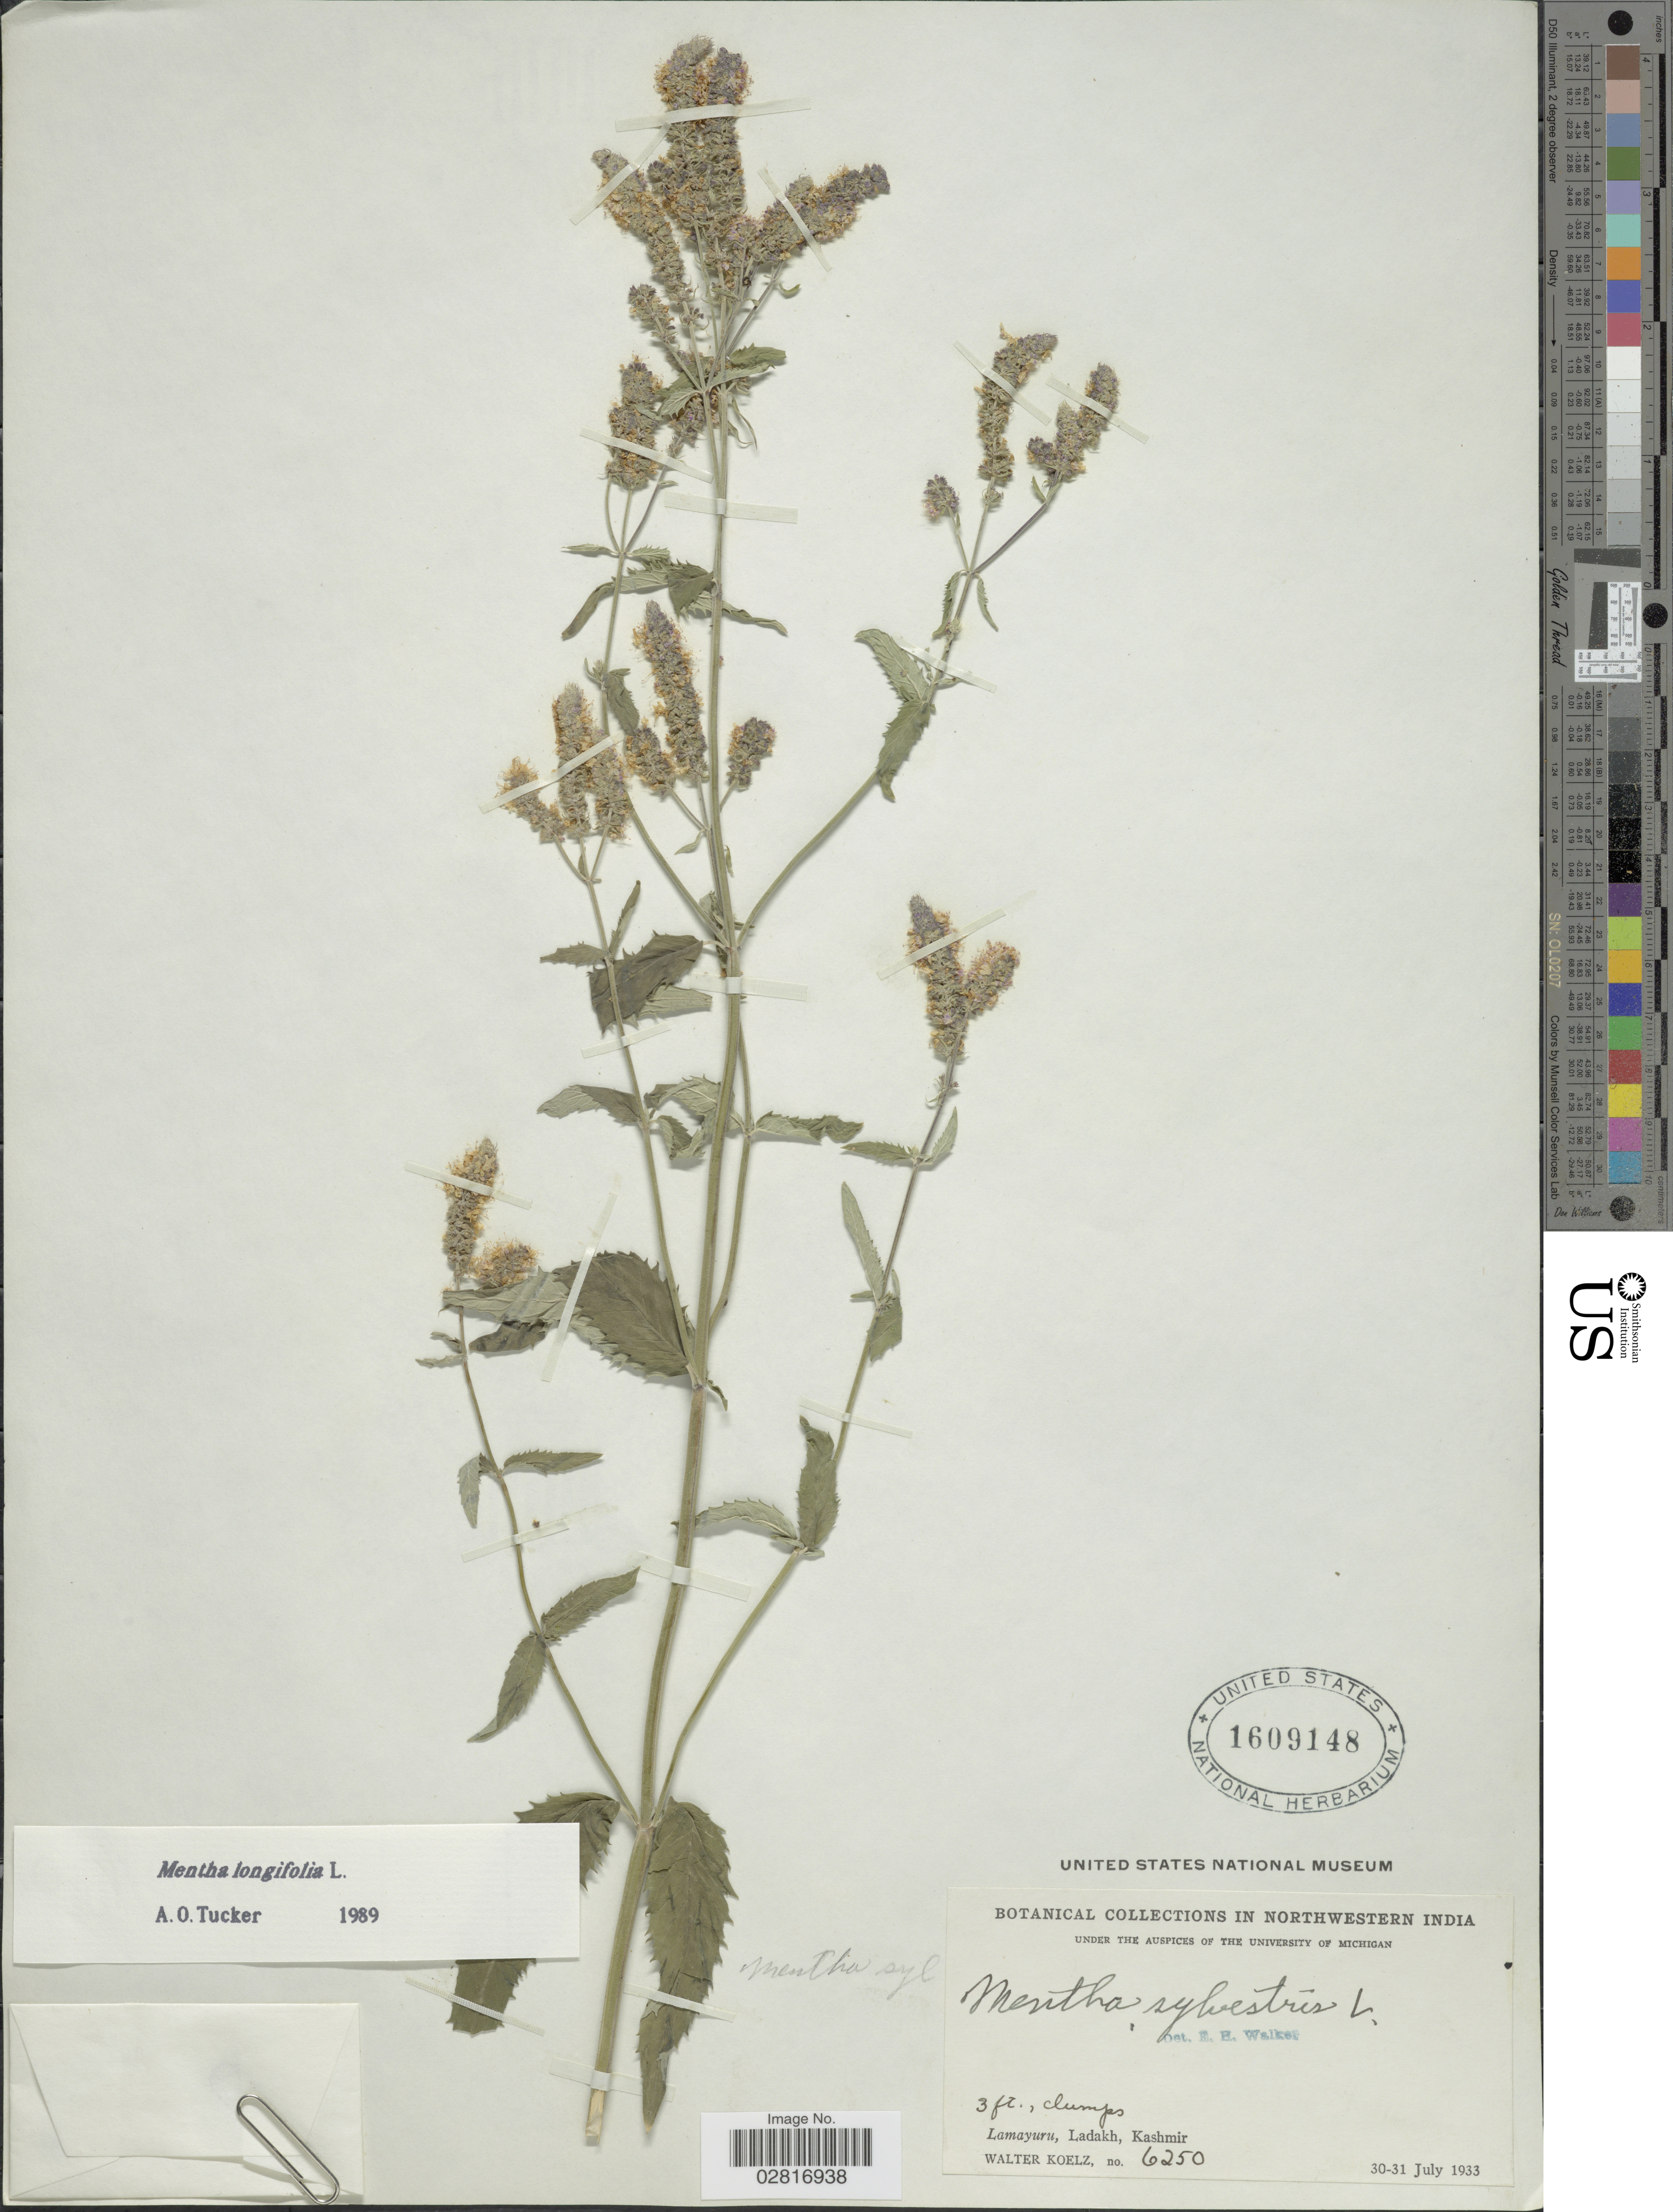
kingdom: Plantae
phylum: Tracheophyta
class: Magnoliopsida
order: Lamiales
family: Lamiaceae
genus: Mentha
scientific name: Mentha longifolia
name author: (L.) L.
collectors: W. N. Koelz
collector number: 6250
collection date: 1933-07-30/1933-07-31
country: India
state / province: Jammu and Kashmir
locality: Northwestern India, Lamayuru, Ladakh, Kashmir.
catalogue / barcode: US 1609148